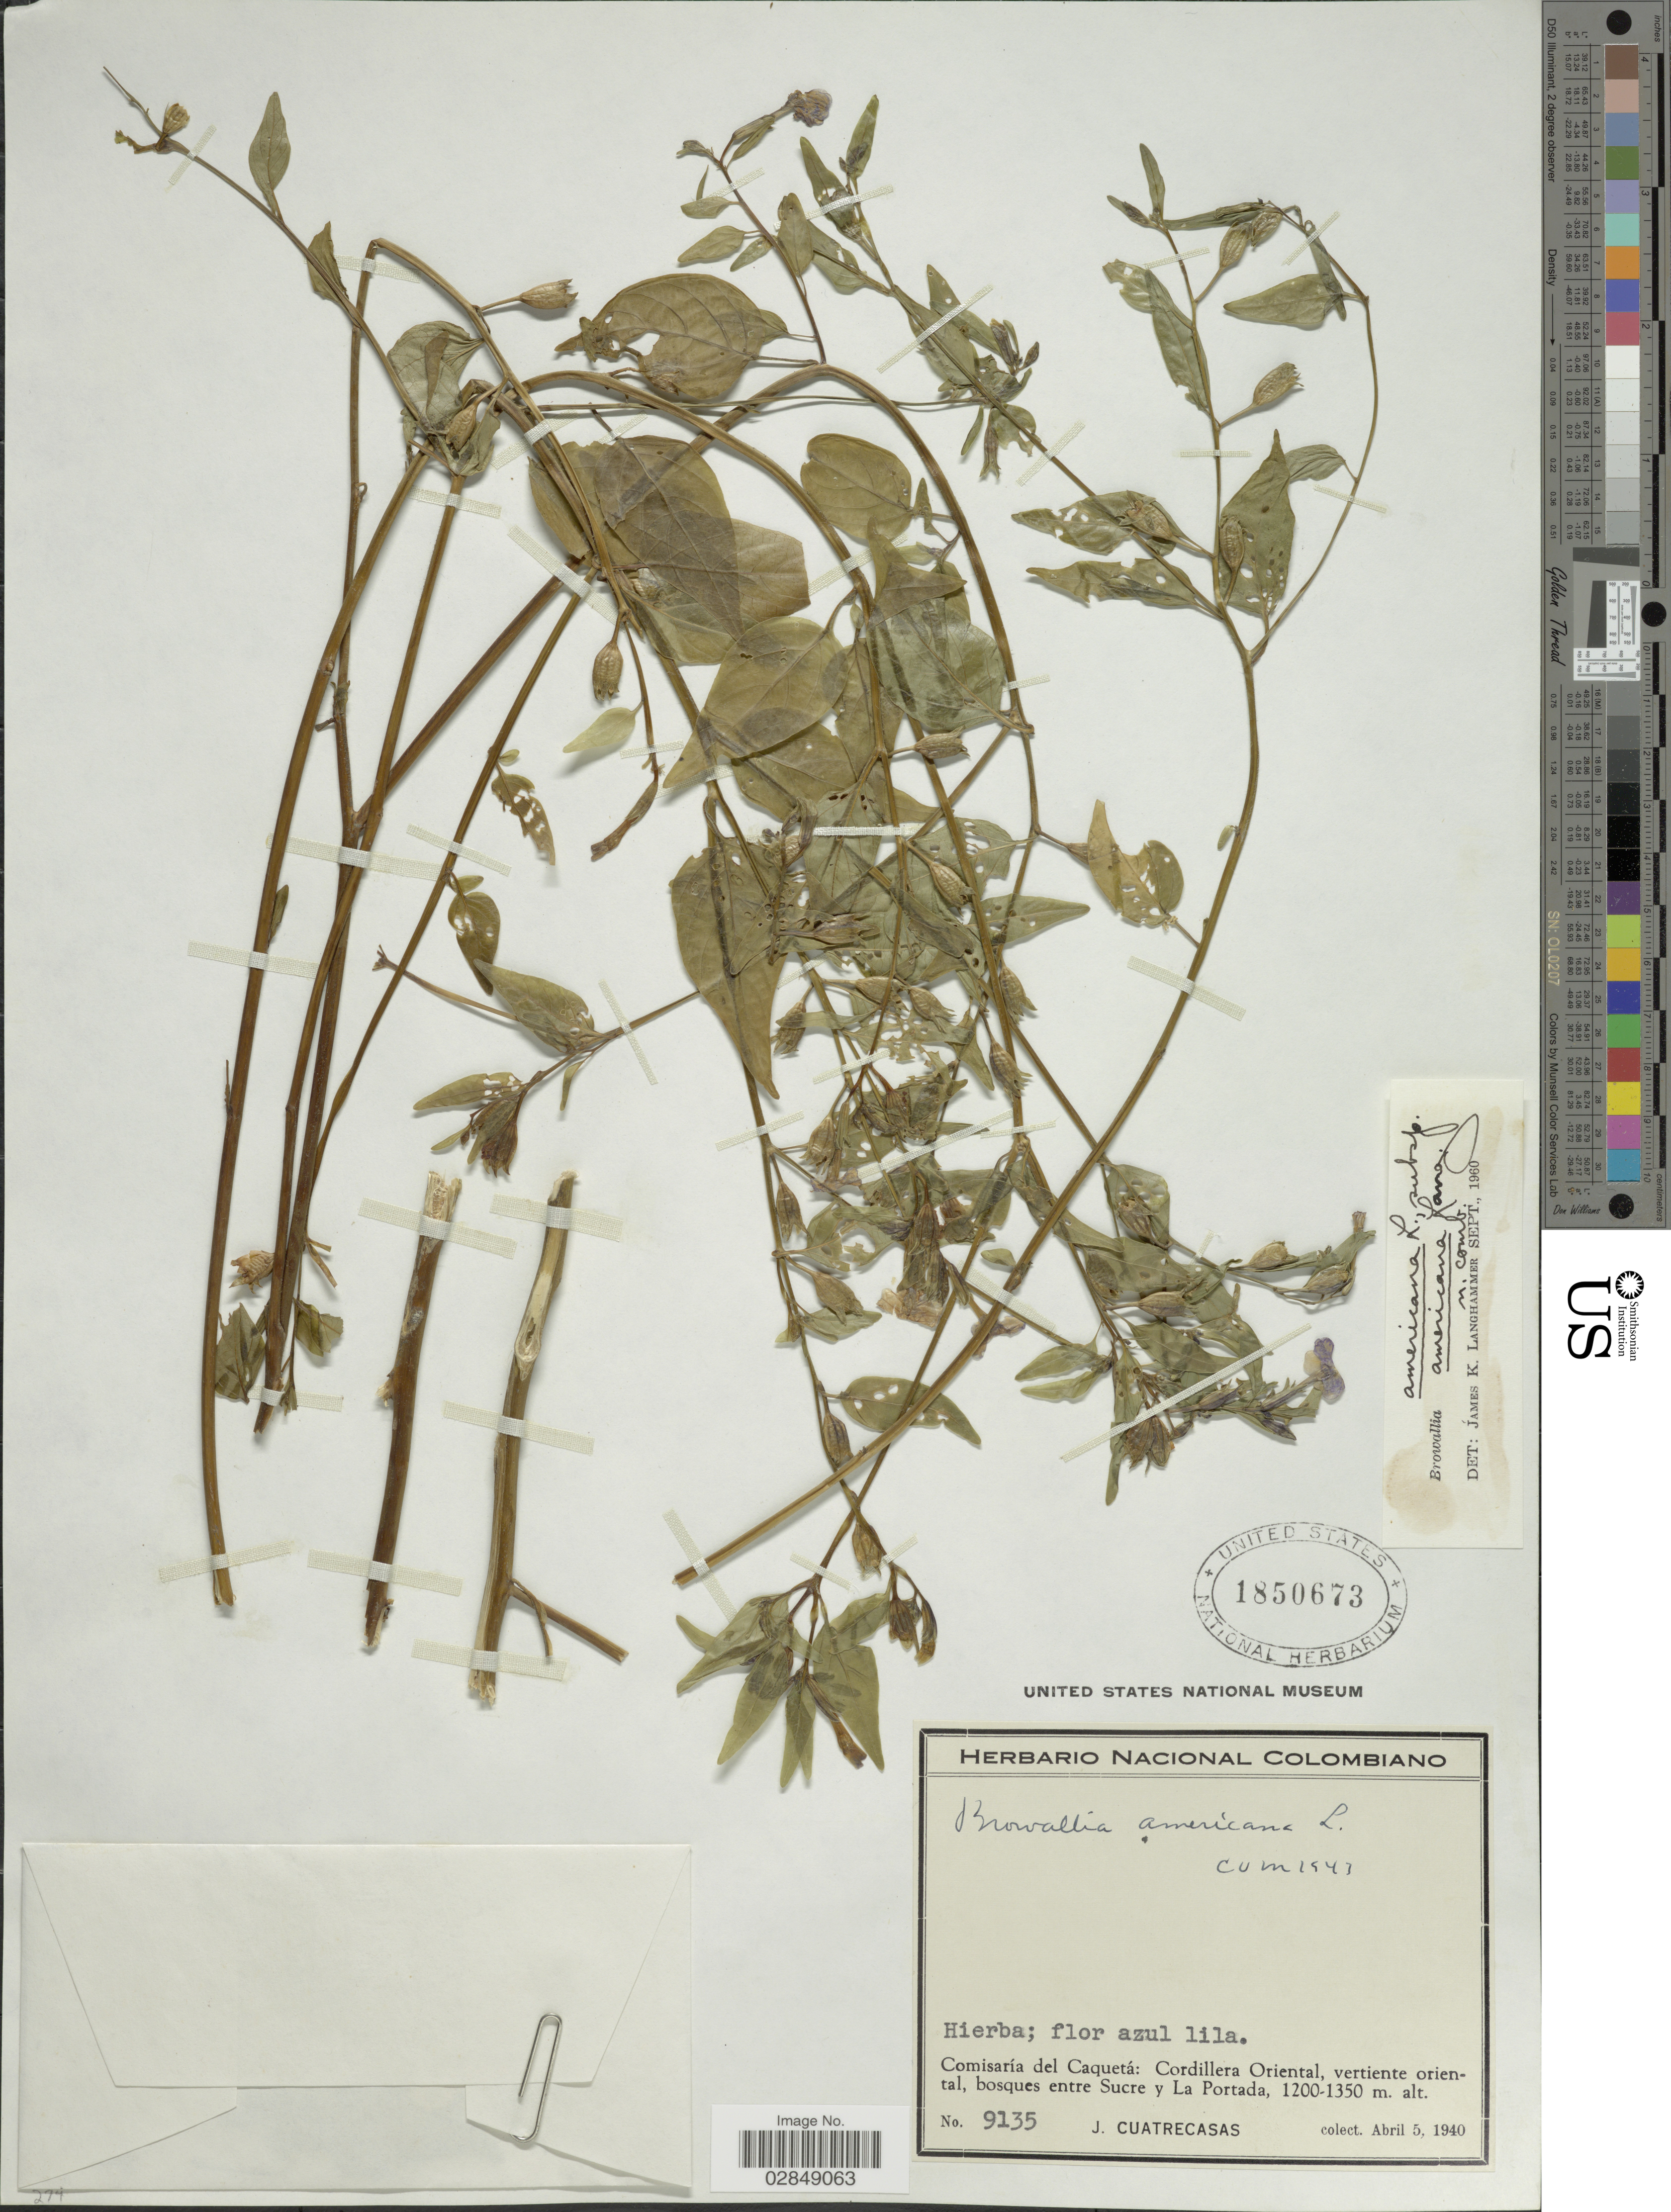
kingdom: Plantae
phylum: Tracheophyta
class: Magnoliopsida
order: Solanales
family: Solanaceae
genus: Browallia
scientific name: Browallia americana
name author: L.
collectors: J. Cuatrecasas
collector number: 9135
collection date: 1940-04-05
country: Colombia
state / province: Caquetá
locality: Comisaría del Caquetá: Cordillera Oriental, vertiente oriental, bosques entre Sucre y La Portada.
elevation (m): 1200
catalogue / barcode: US 1850673